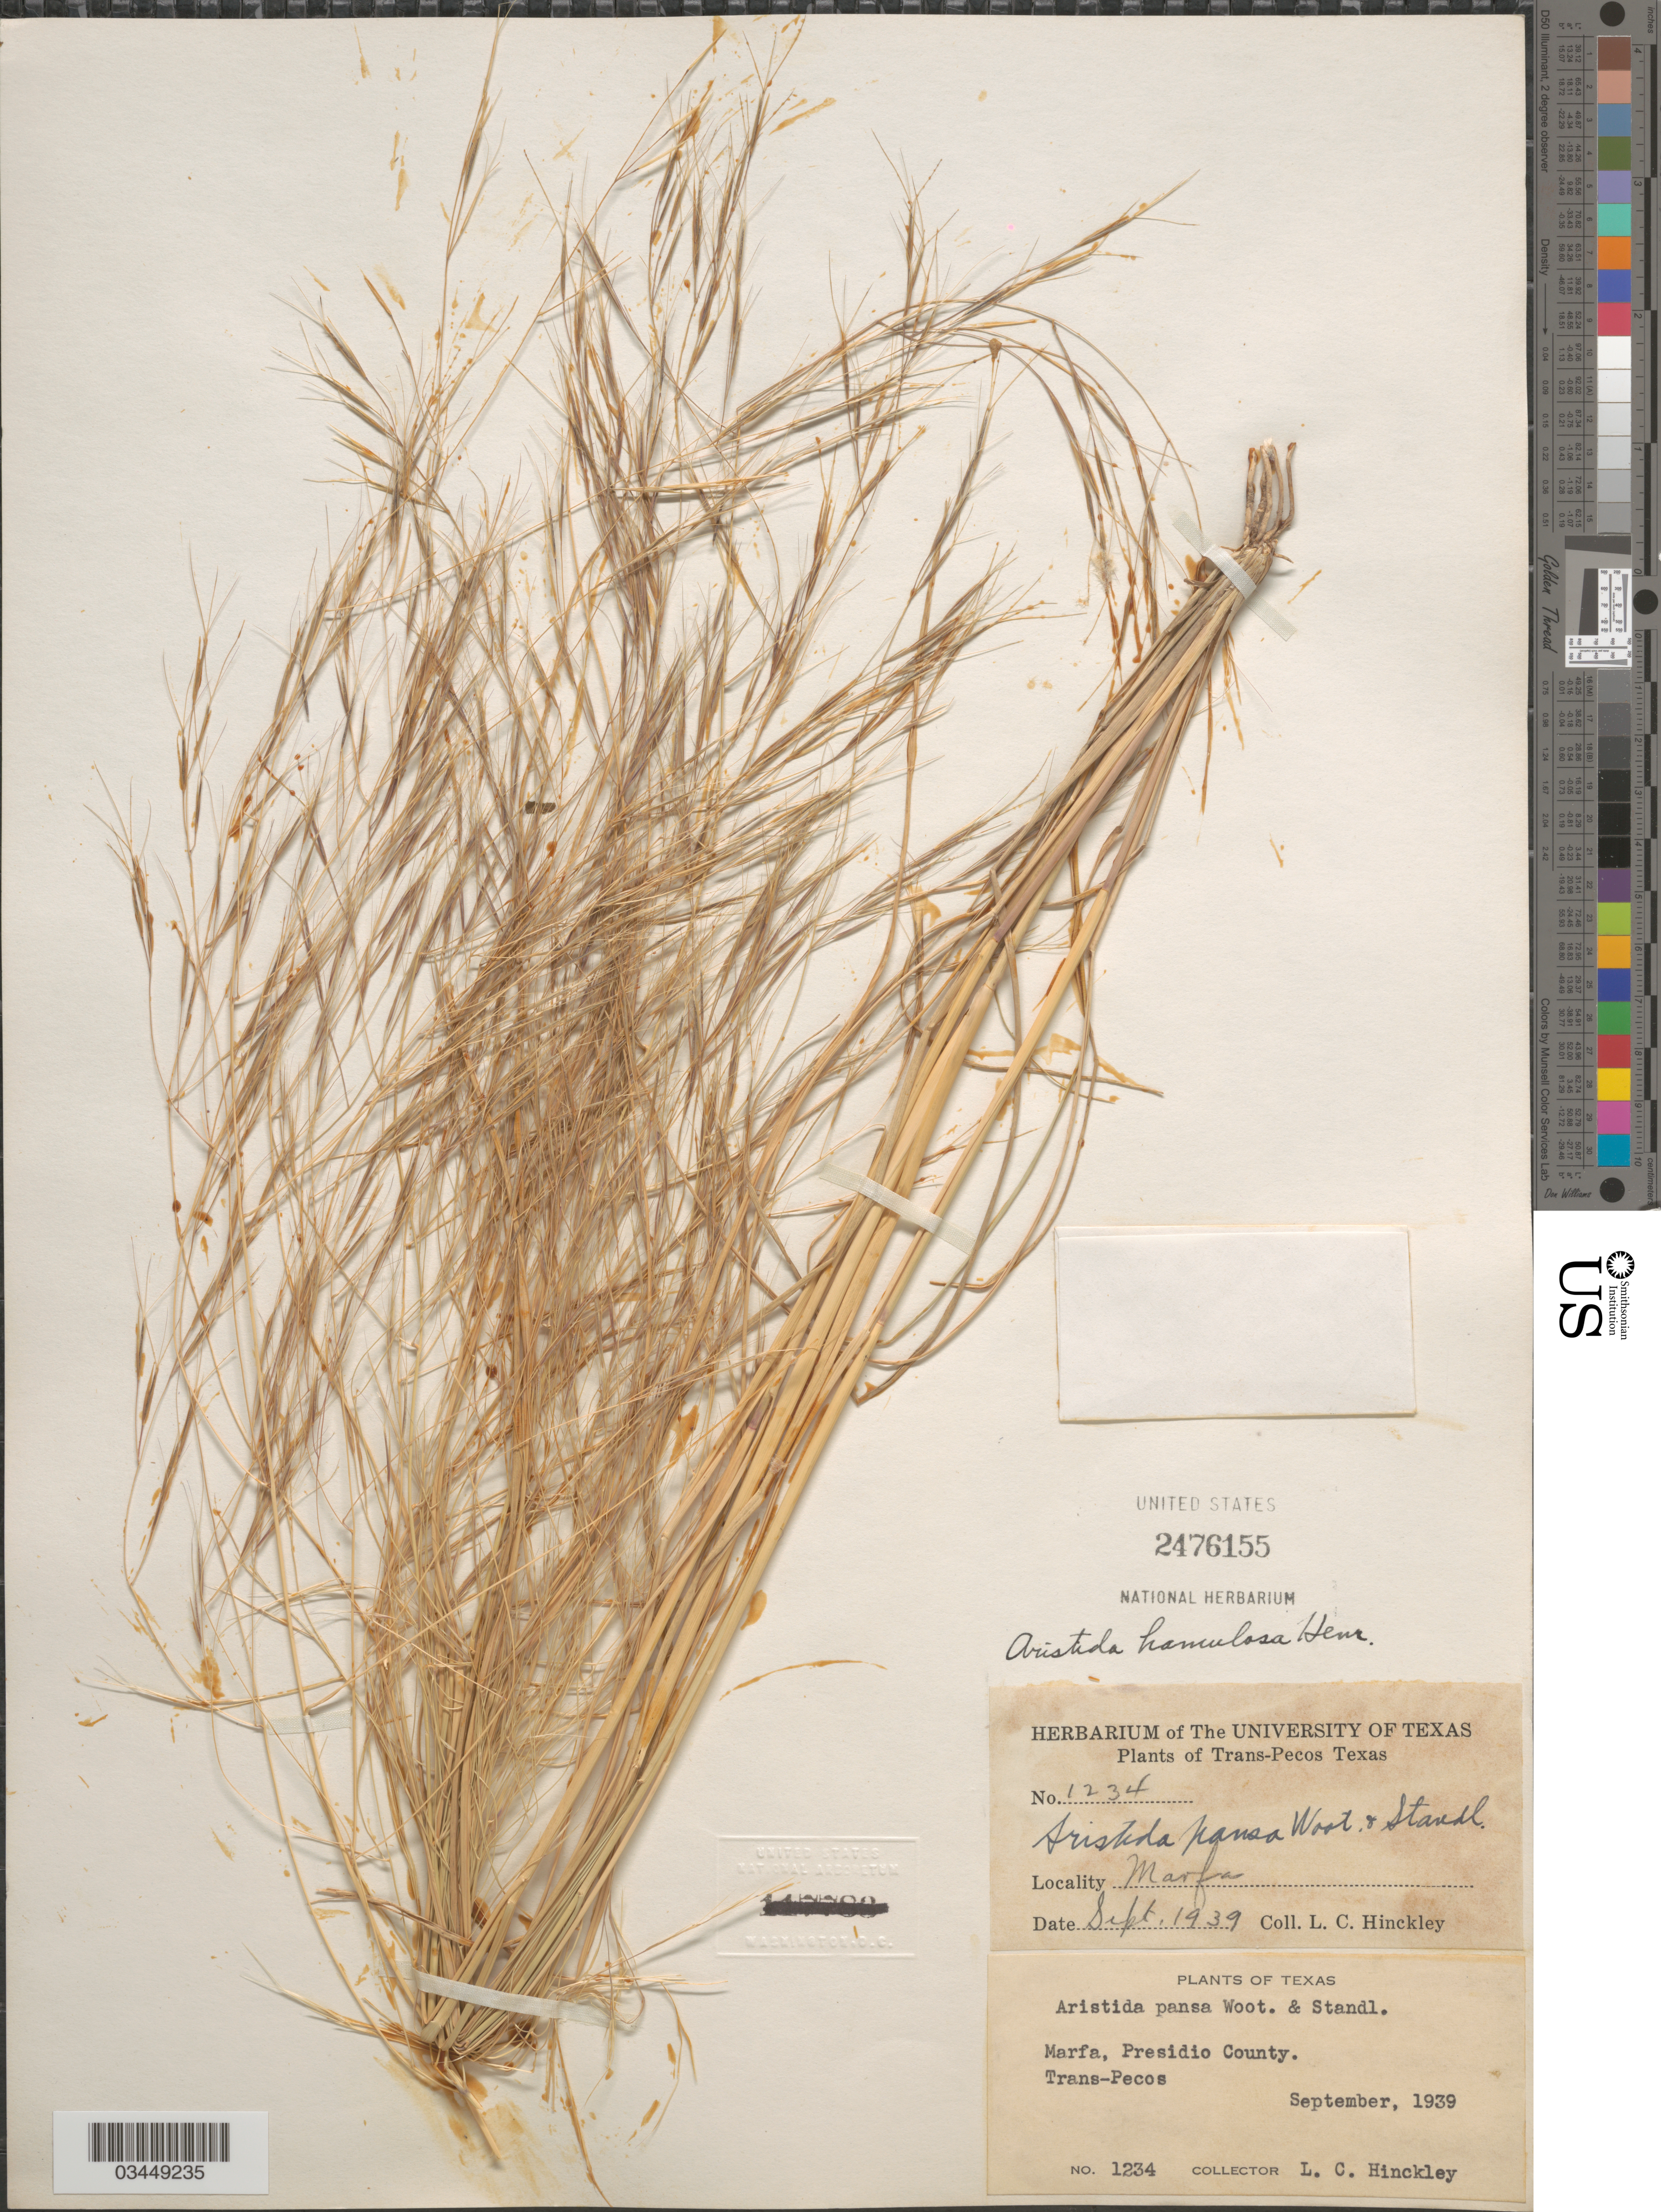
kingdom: Plantae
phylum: Tracheophyta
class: Liliopsida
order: Poales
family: Poaceae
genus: Aristida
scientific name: Aristida hamulosa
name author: Henr.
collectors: L. Hinckley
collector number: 1234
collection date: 1939-09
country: United States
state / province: Texas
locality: Marfa, Presidio County. Trans-Pecos.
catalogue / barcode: US 2476155